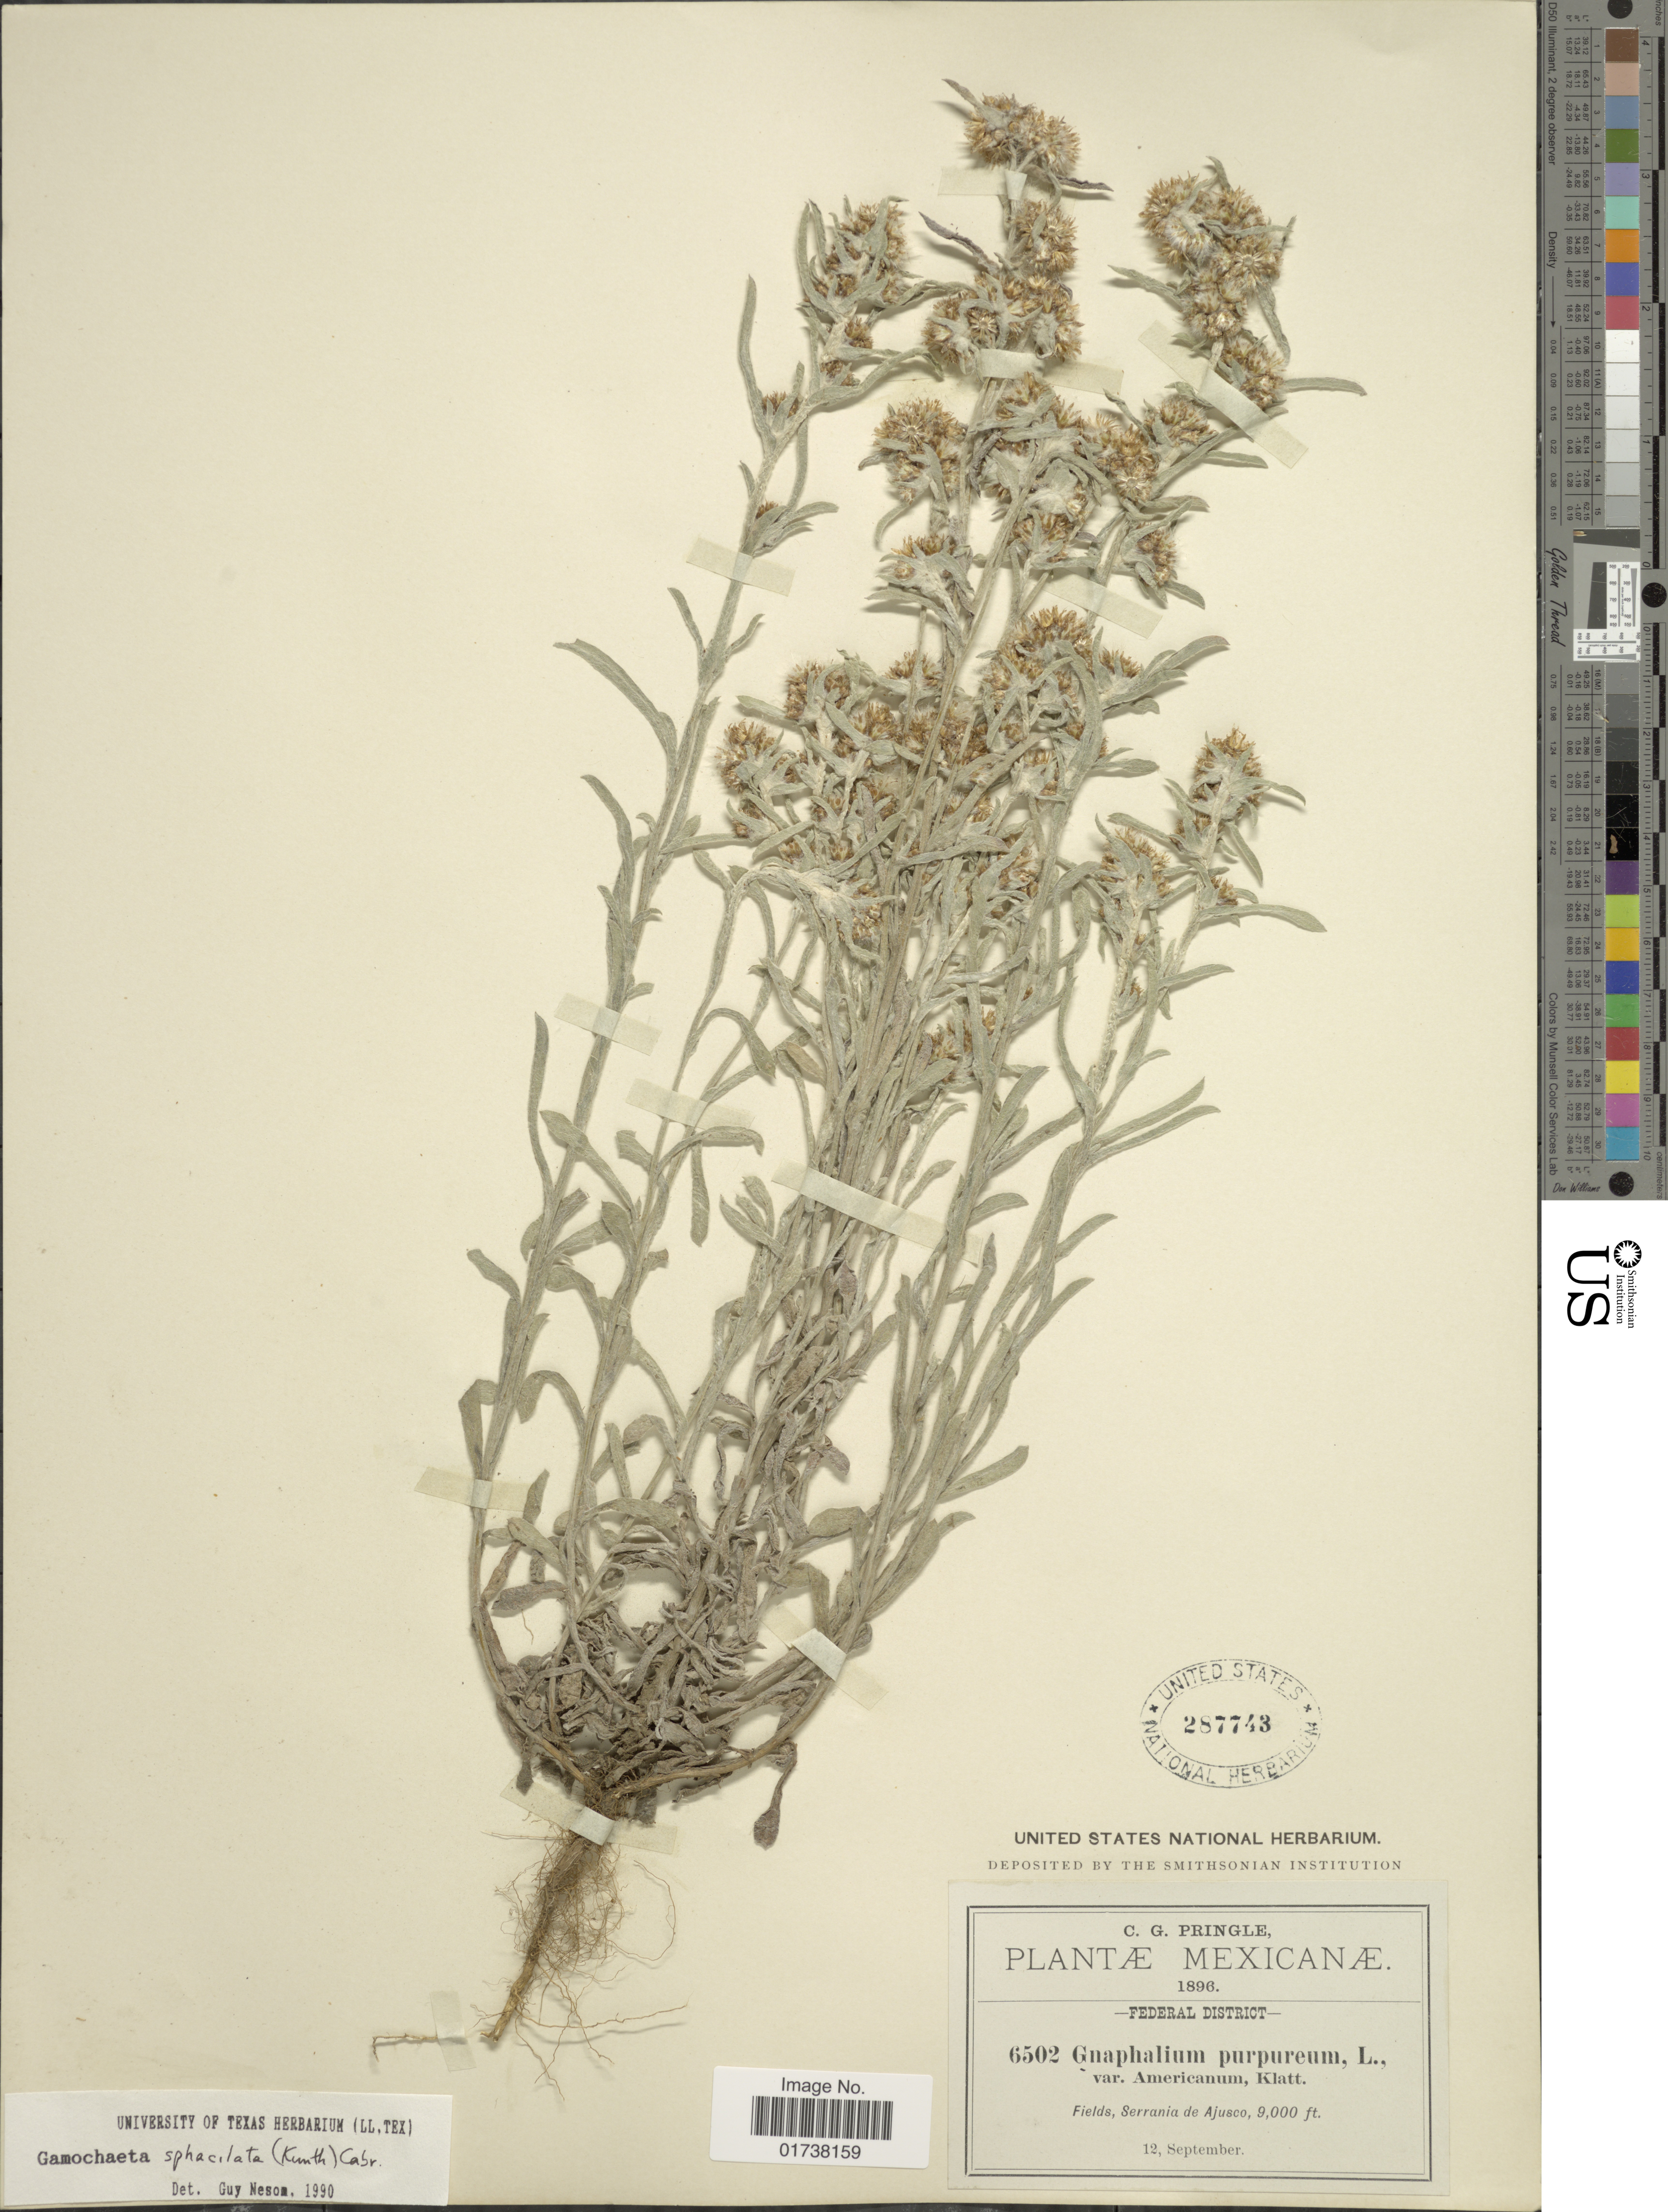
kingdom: Plantae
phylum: Tracheophyta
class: Magnoliopsida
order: Asterales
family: Asteraceae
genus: Gamochaeta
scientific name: Gamochaeta sphacilata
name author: (Kunth) Cabrera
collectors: C. G. Pringle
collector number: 6502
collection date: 1896-09-12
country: Mexico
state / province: Distrito Federal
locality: Federal District, Fields, Serrania de Ajusco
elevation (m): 2743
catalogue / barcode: US 287743